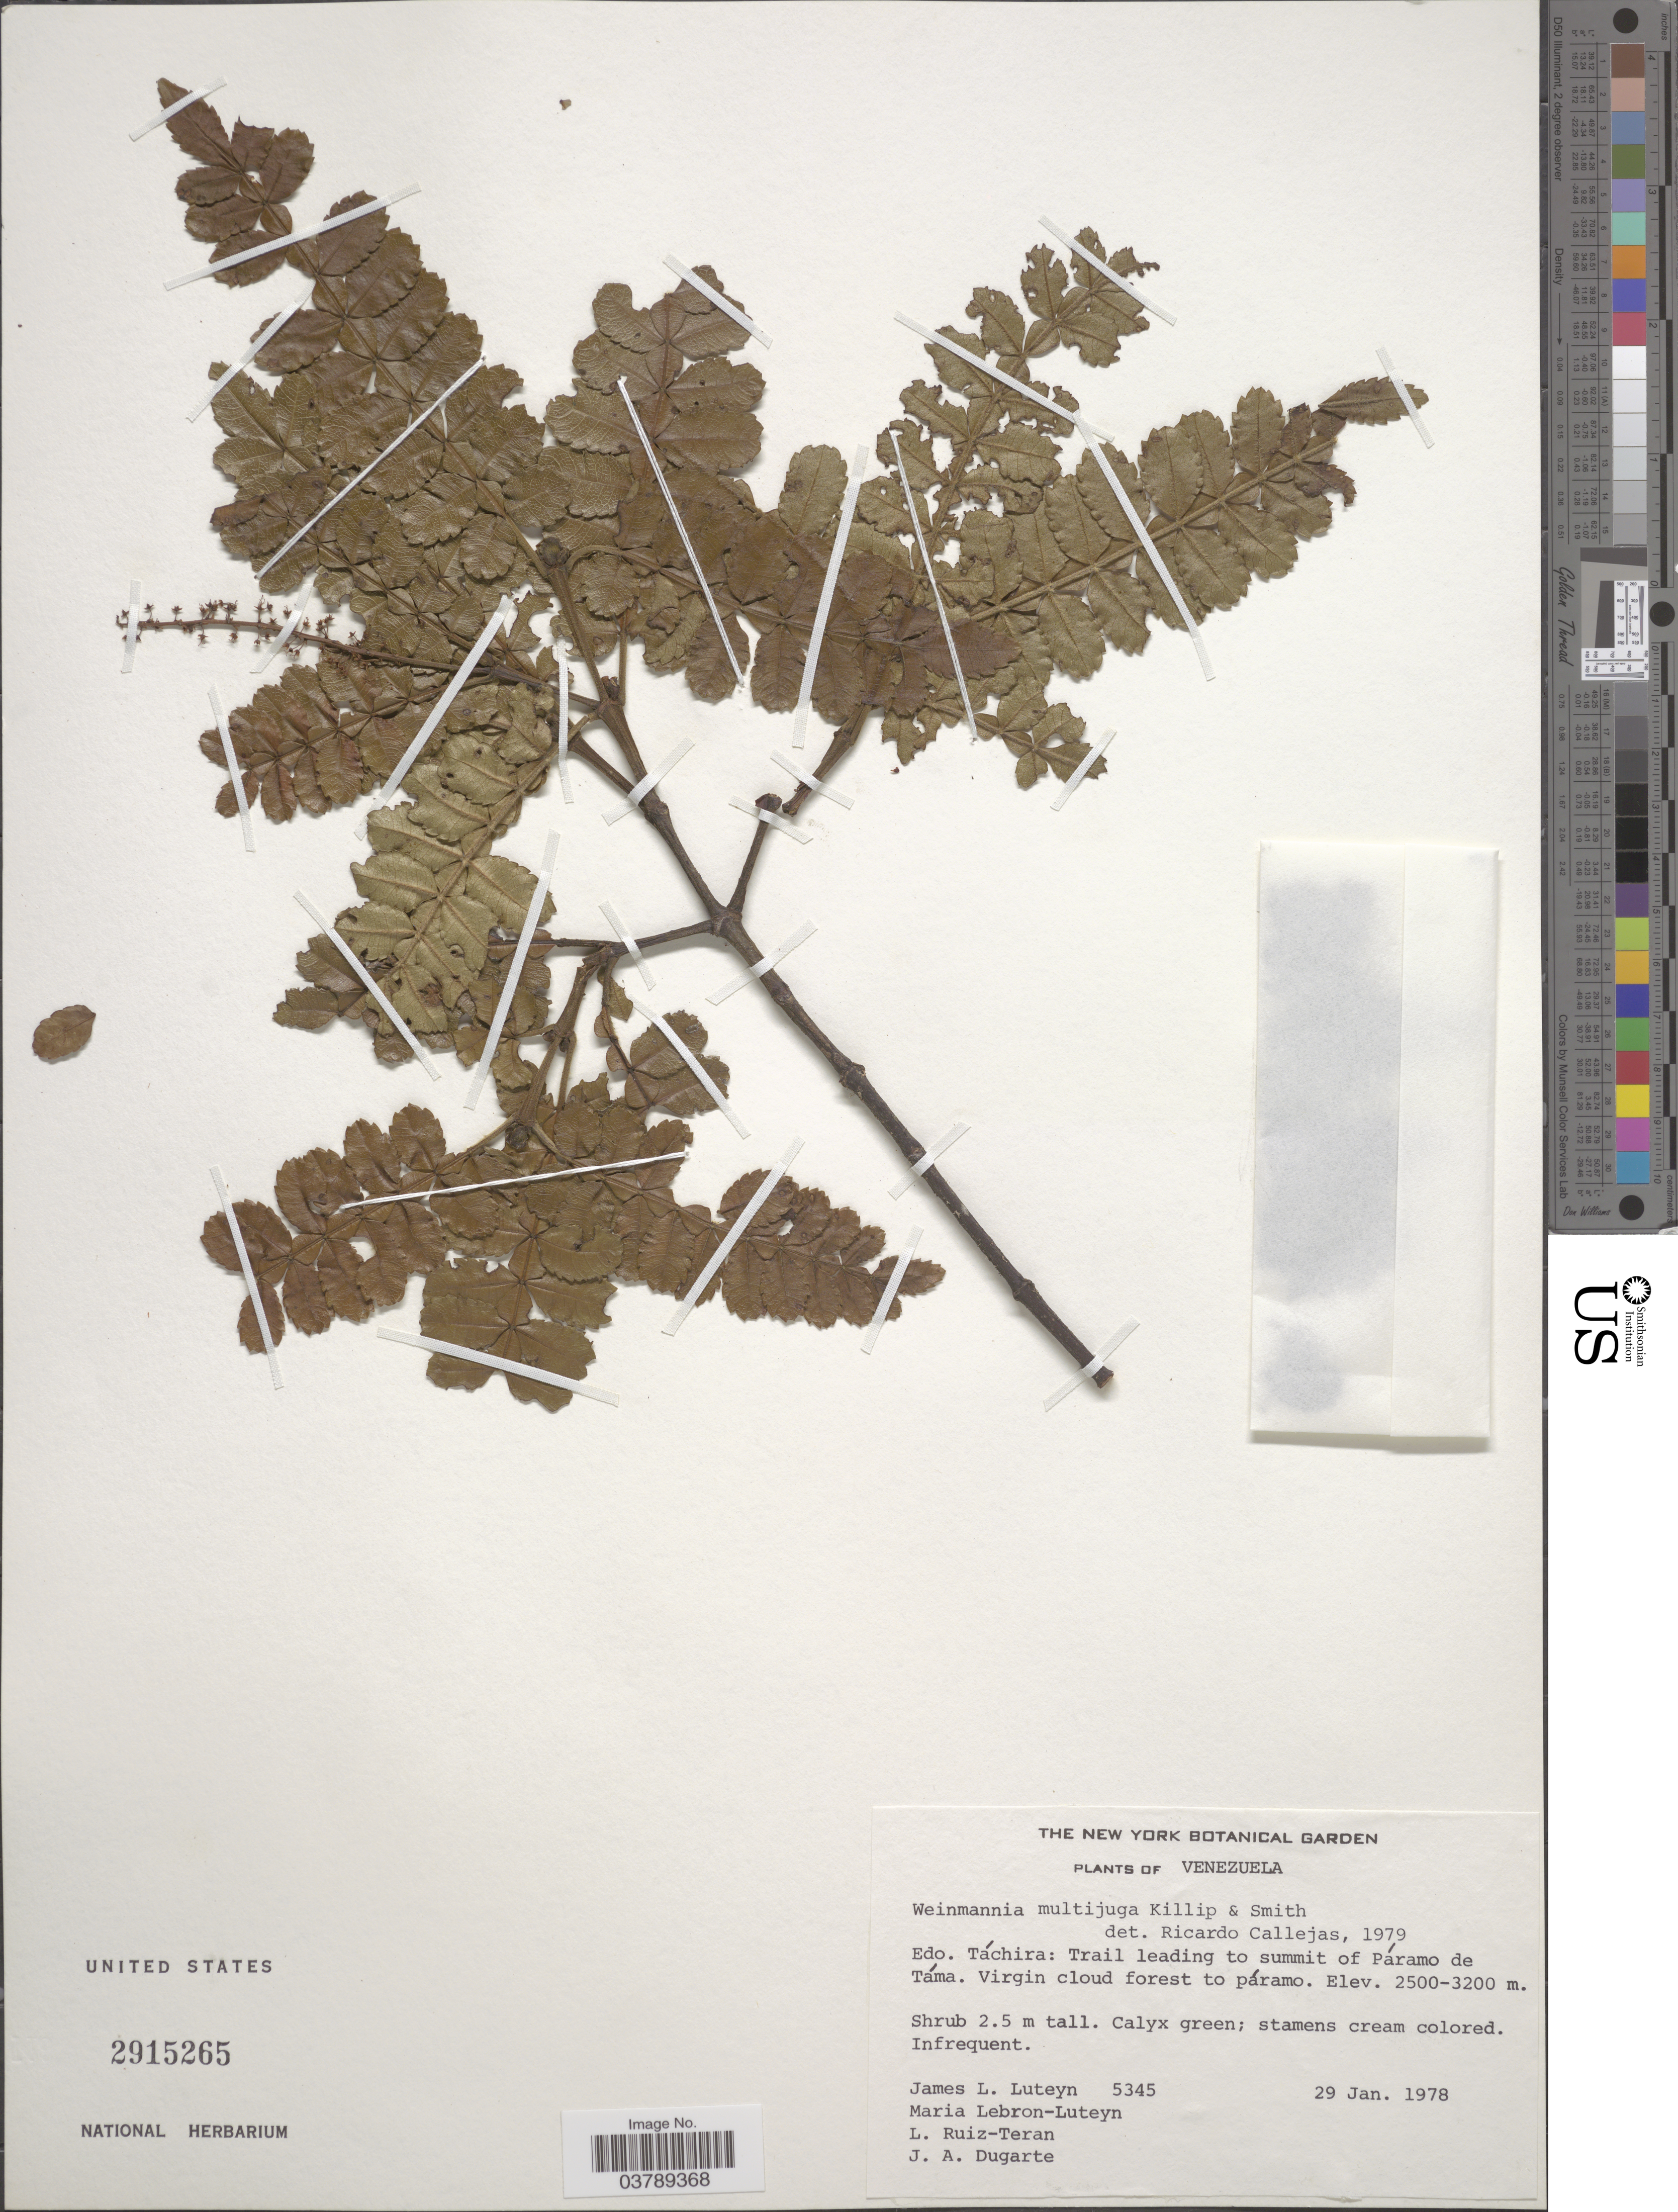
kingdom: Plantae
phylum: Tracheophyta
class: Magnoliopsida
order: Oxalidales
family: Cunoniaceae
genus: Weinmannia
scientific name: Weinmannia multijuga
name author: Killip & A.C. Sm.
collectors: J. L. Luteyn, M. L. Lebrón-Luteyn, L. E. Ruíz-Terán & J. Dugarte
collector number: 5345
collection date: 1978-01-29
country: Venezuela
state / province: Tachira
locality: Trail leading to summit of Páramo de Táma. Virgin cloud forest to páramo.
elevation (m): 2500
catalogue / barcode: US 2915265